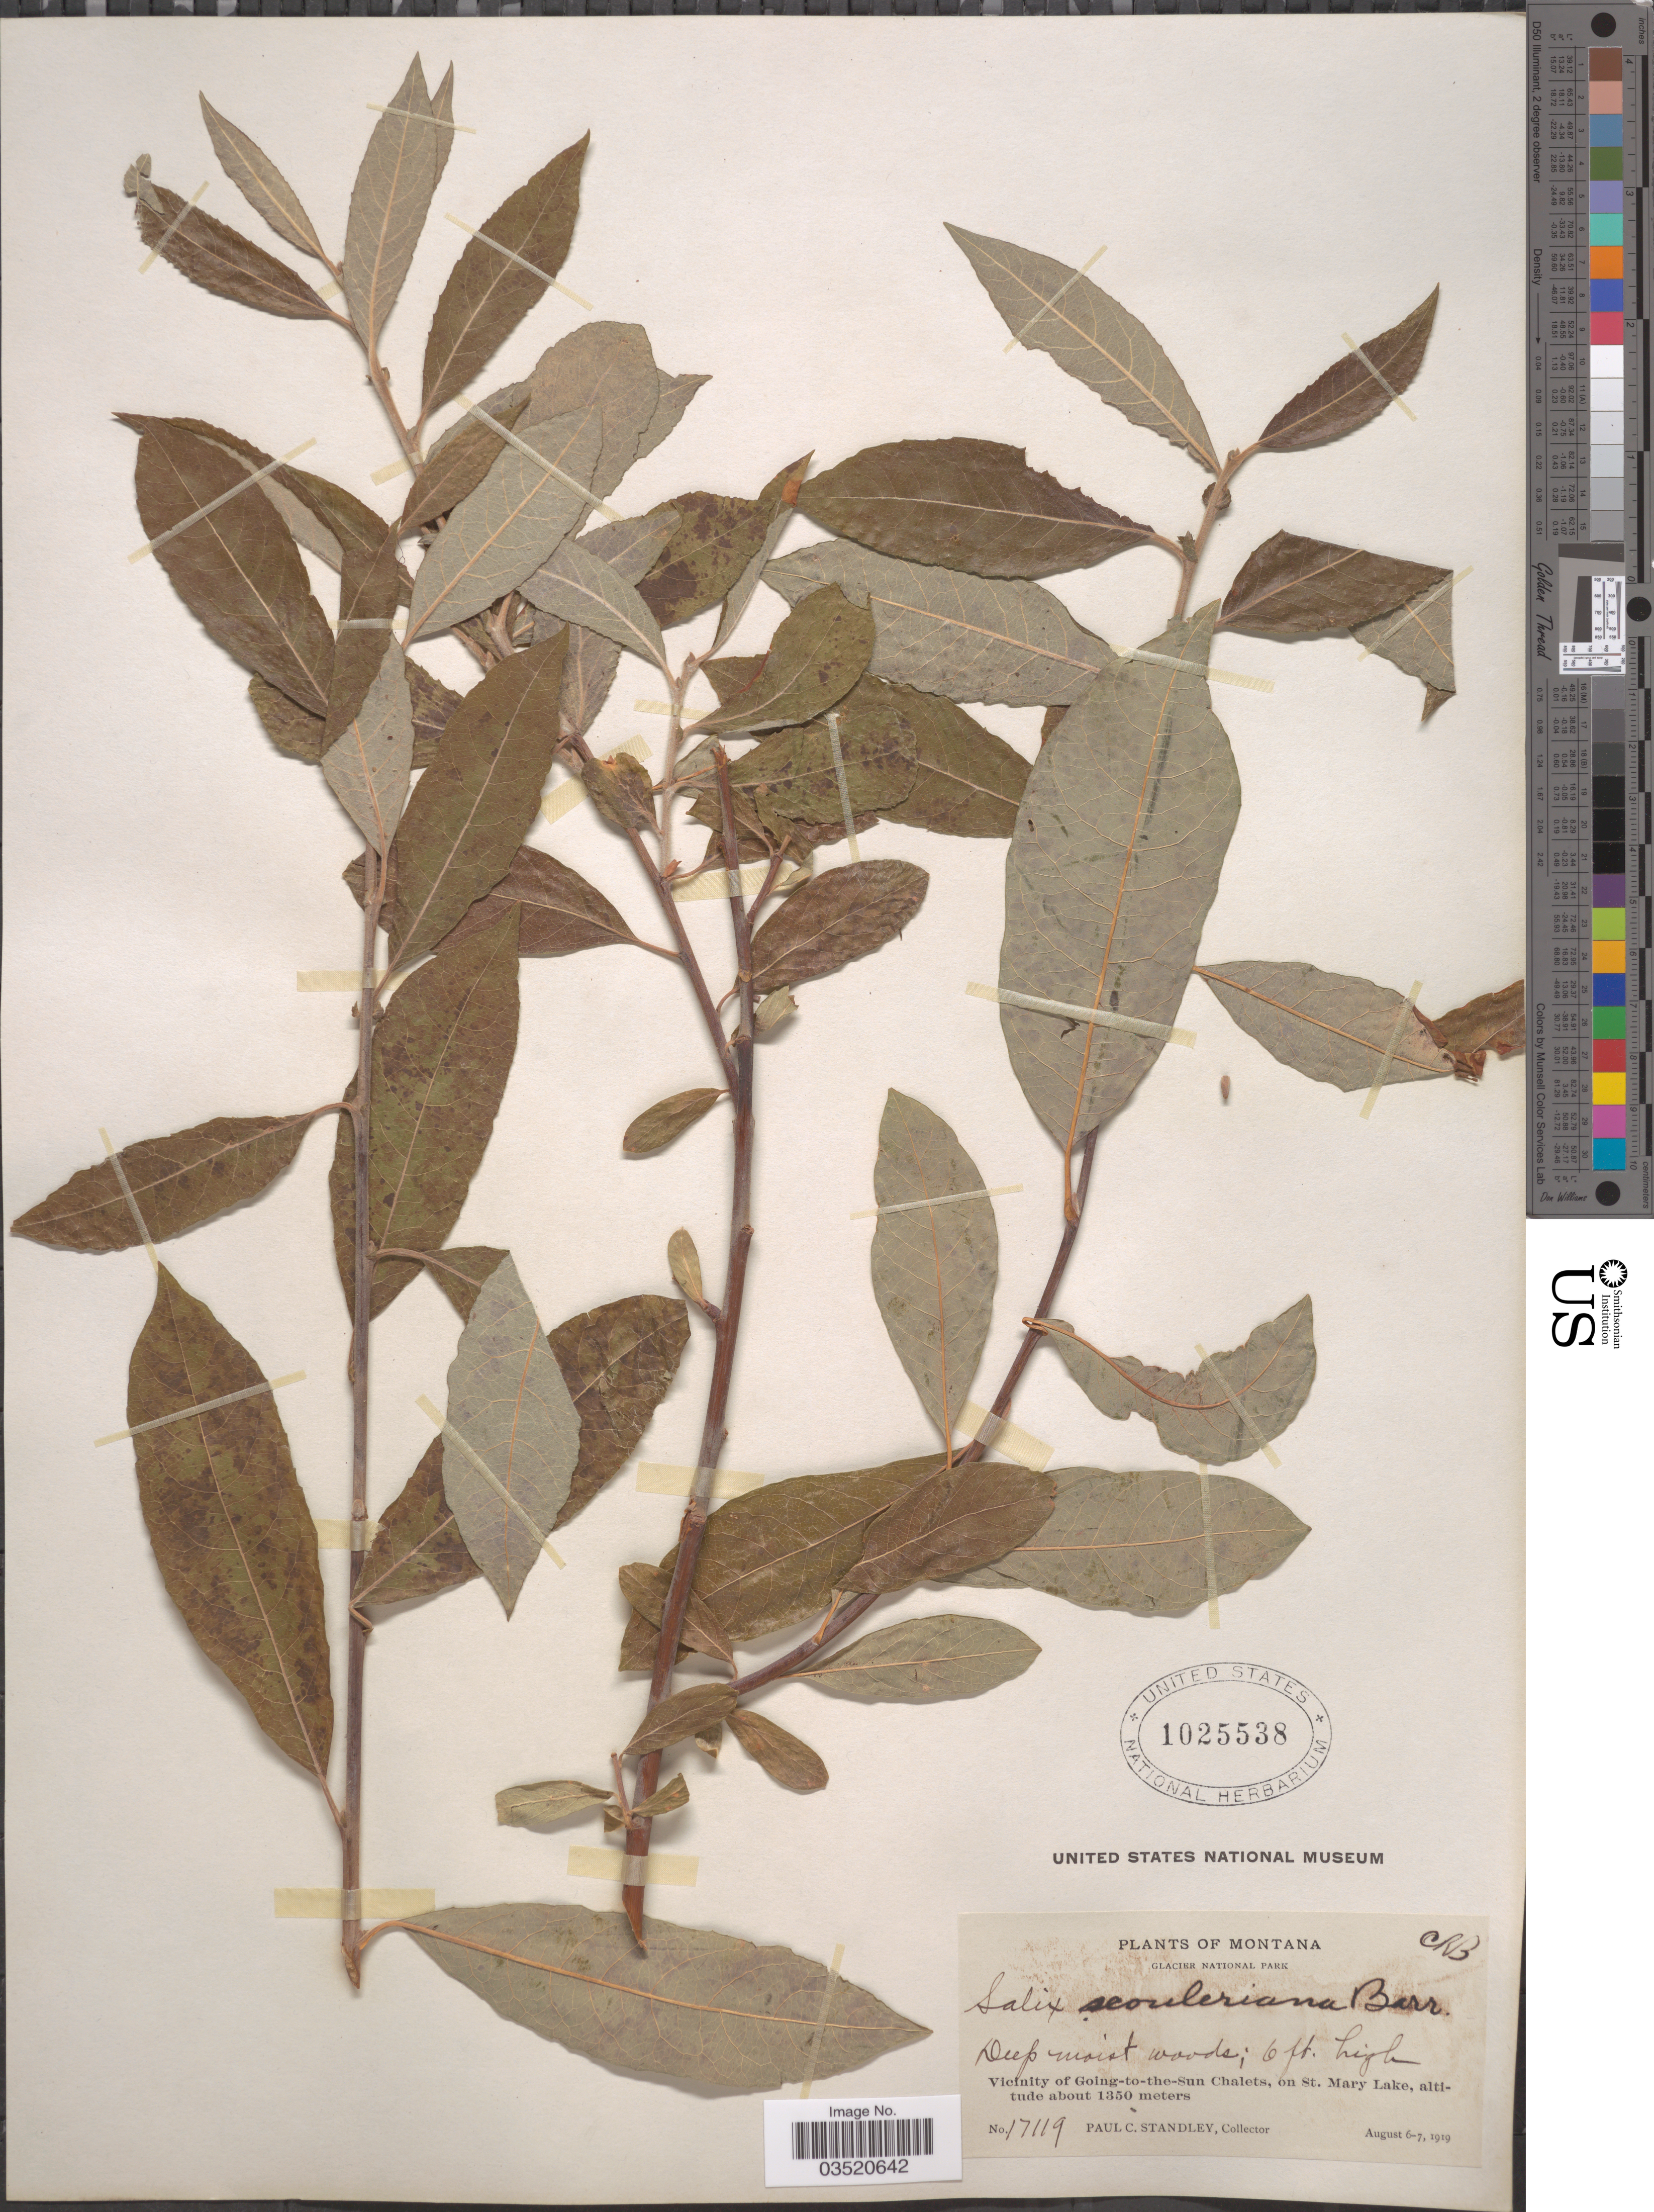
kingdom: Plantae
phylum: Tracheophyta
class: Magnoliopsida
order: Malpighiales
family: Salicaceae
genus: Salix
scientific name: Salix scouleriana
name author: Barratt ex Hook.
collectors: P. C. Standley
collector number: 17119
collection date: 1919-08-06/1919-08-07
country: United States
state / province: Montana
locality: Glacier National Park. Vicinity of Going-to-the-Sun Chalets, on St. Mary Lake.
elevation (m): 1350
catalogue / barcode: US 1025538